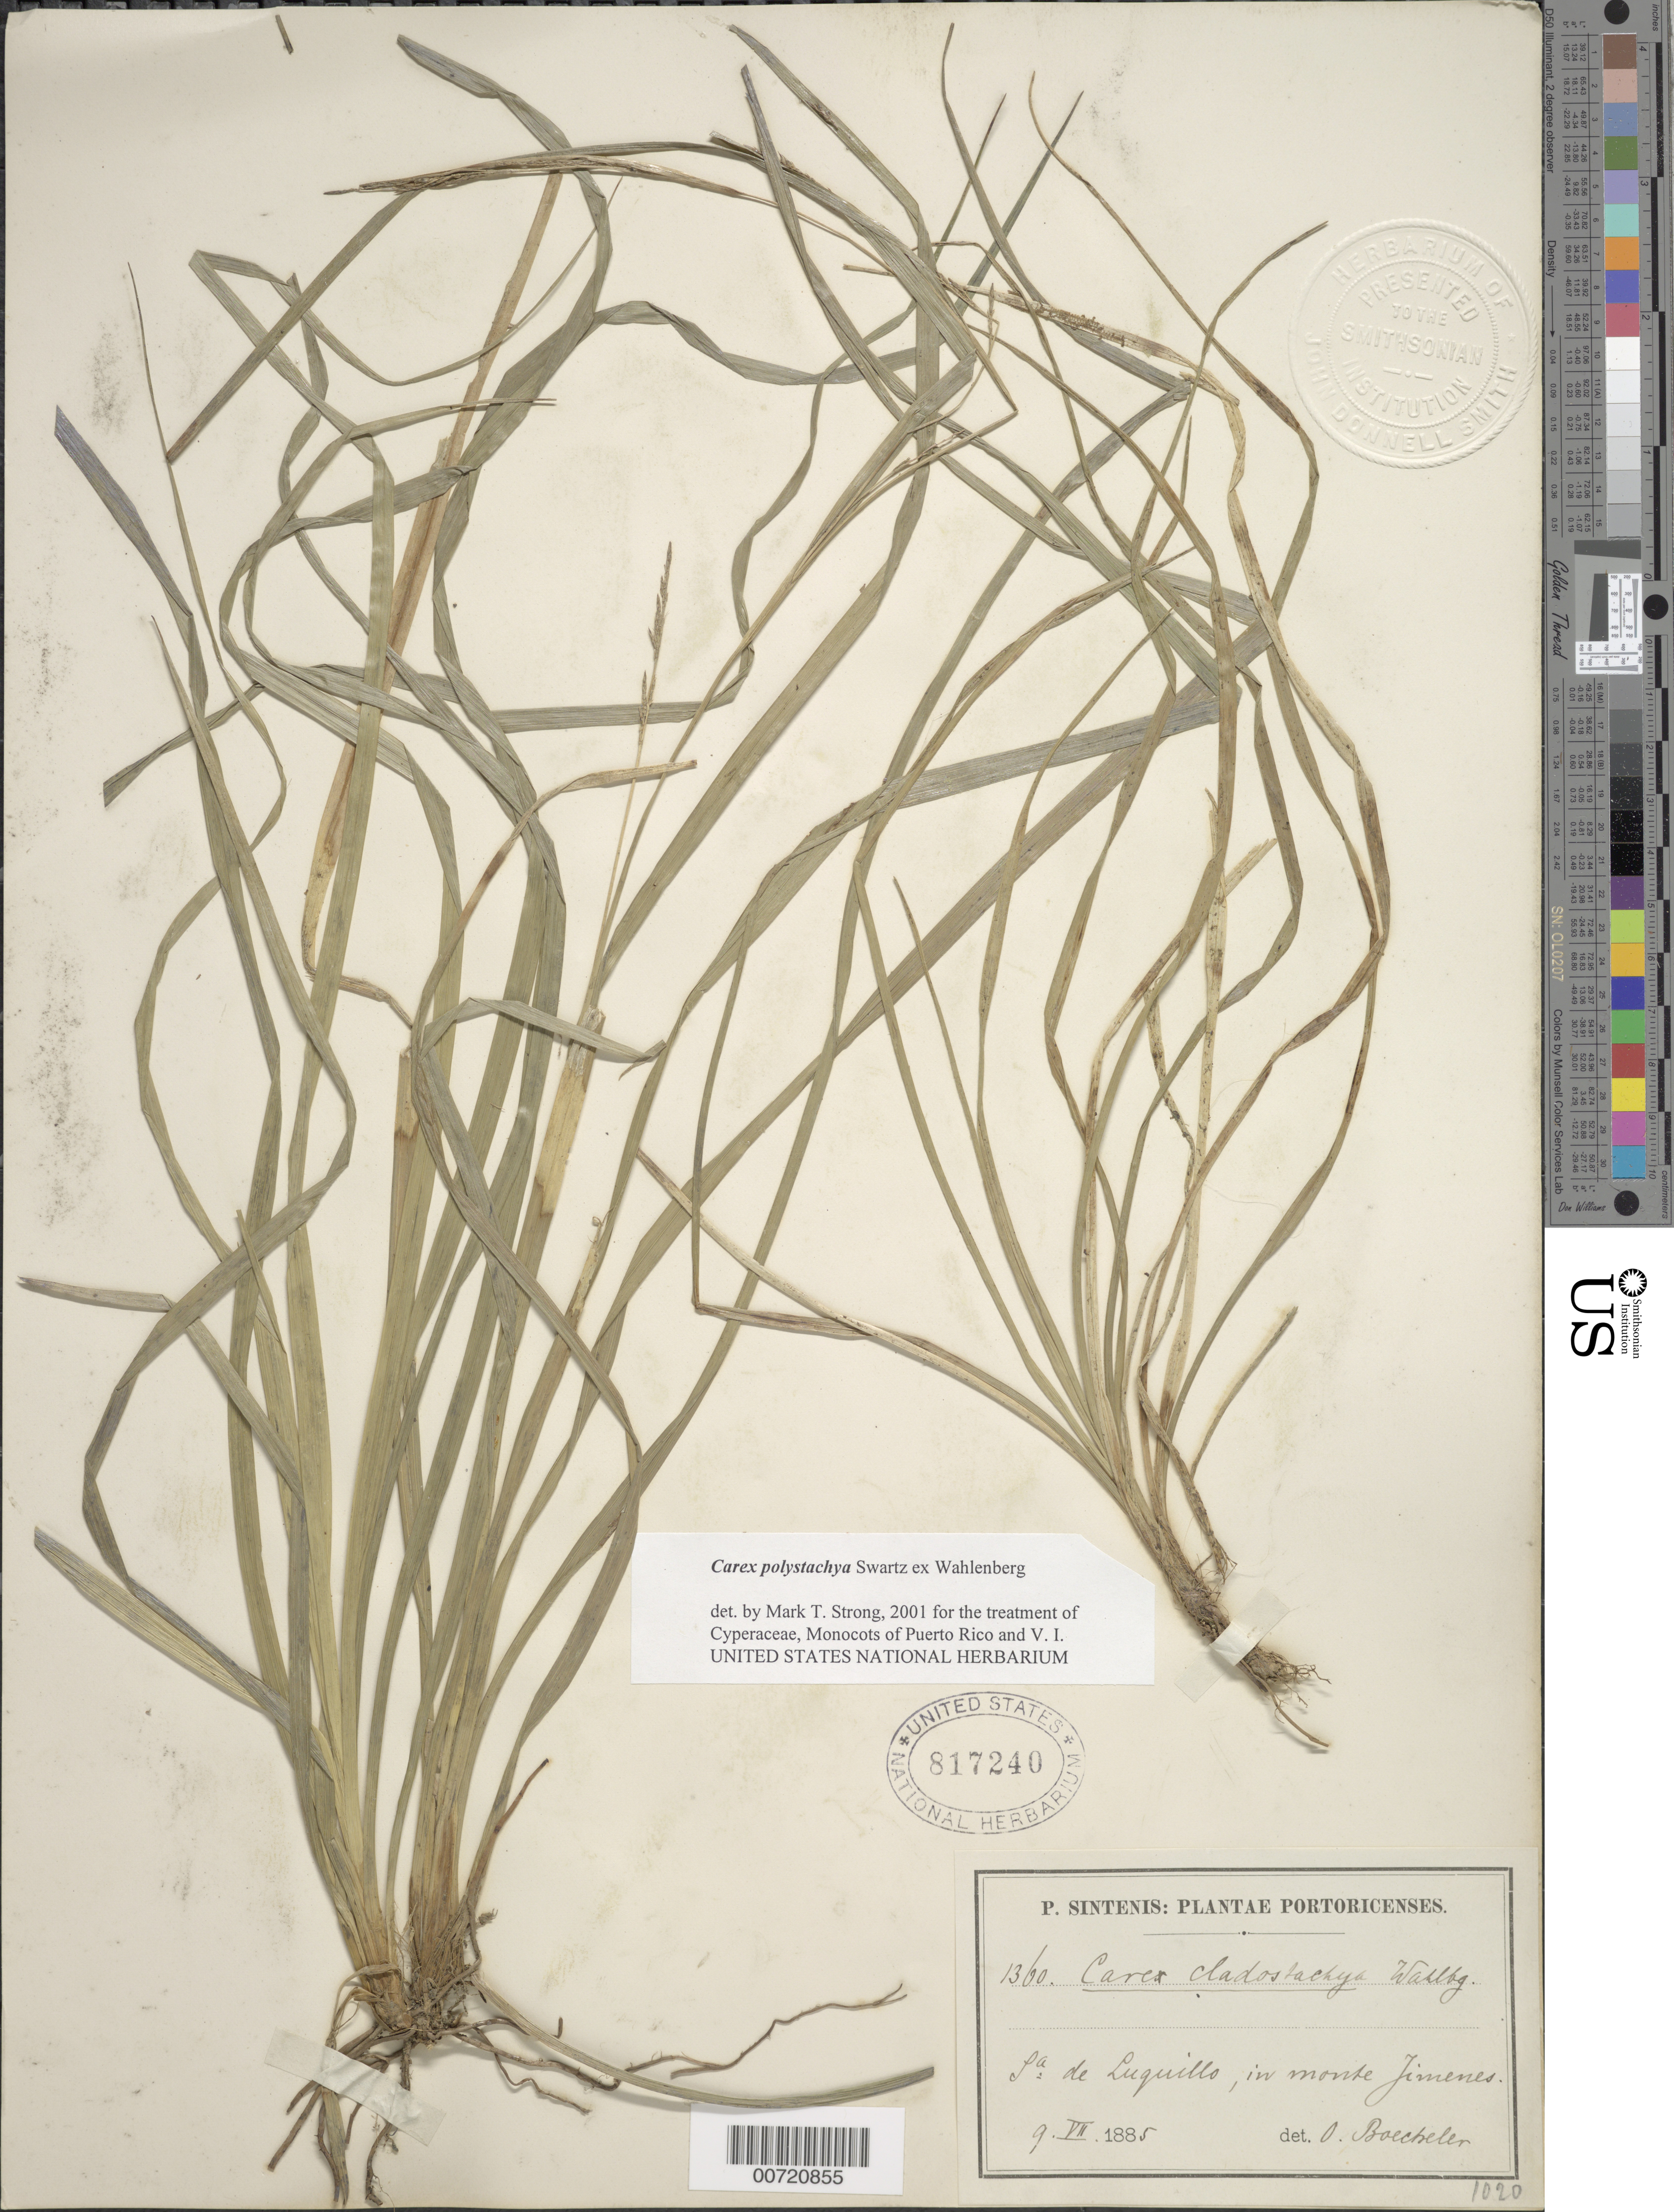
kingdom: Plantae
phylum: Tracheophyta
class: Liliopsida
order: Poales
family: Cyperaceae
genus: Carex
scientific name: Carex polystachya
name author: Sw. ex Wahlenb.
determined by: Strong, M. T., (US), Smithsonian Institution - National Museum of Natural History (UNITED STATES)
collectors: P. Sintenis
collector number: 1360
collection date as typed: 09 Jul 1885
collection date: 1885-07-09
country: Puerto Rico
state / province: Luquillo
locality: Sierra de Luquillo.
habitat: In monte Jimenes.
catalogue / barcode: US 817240